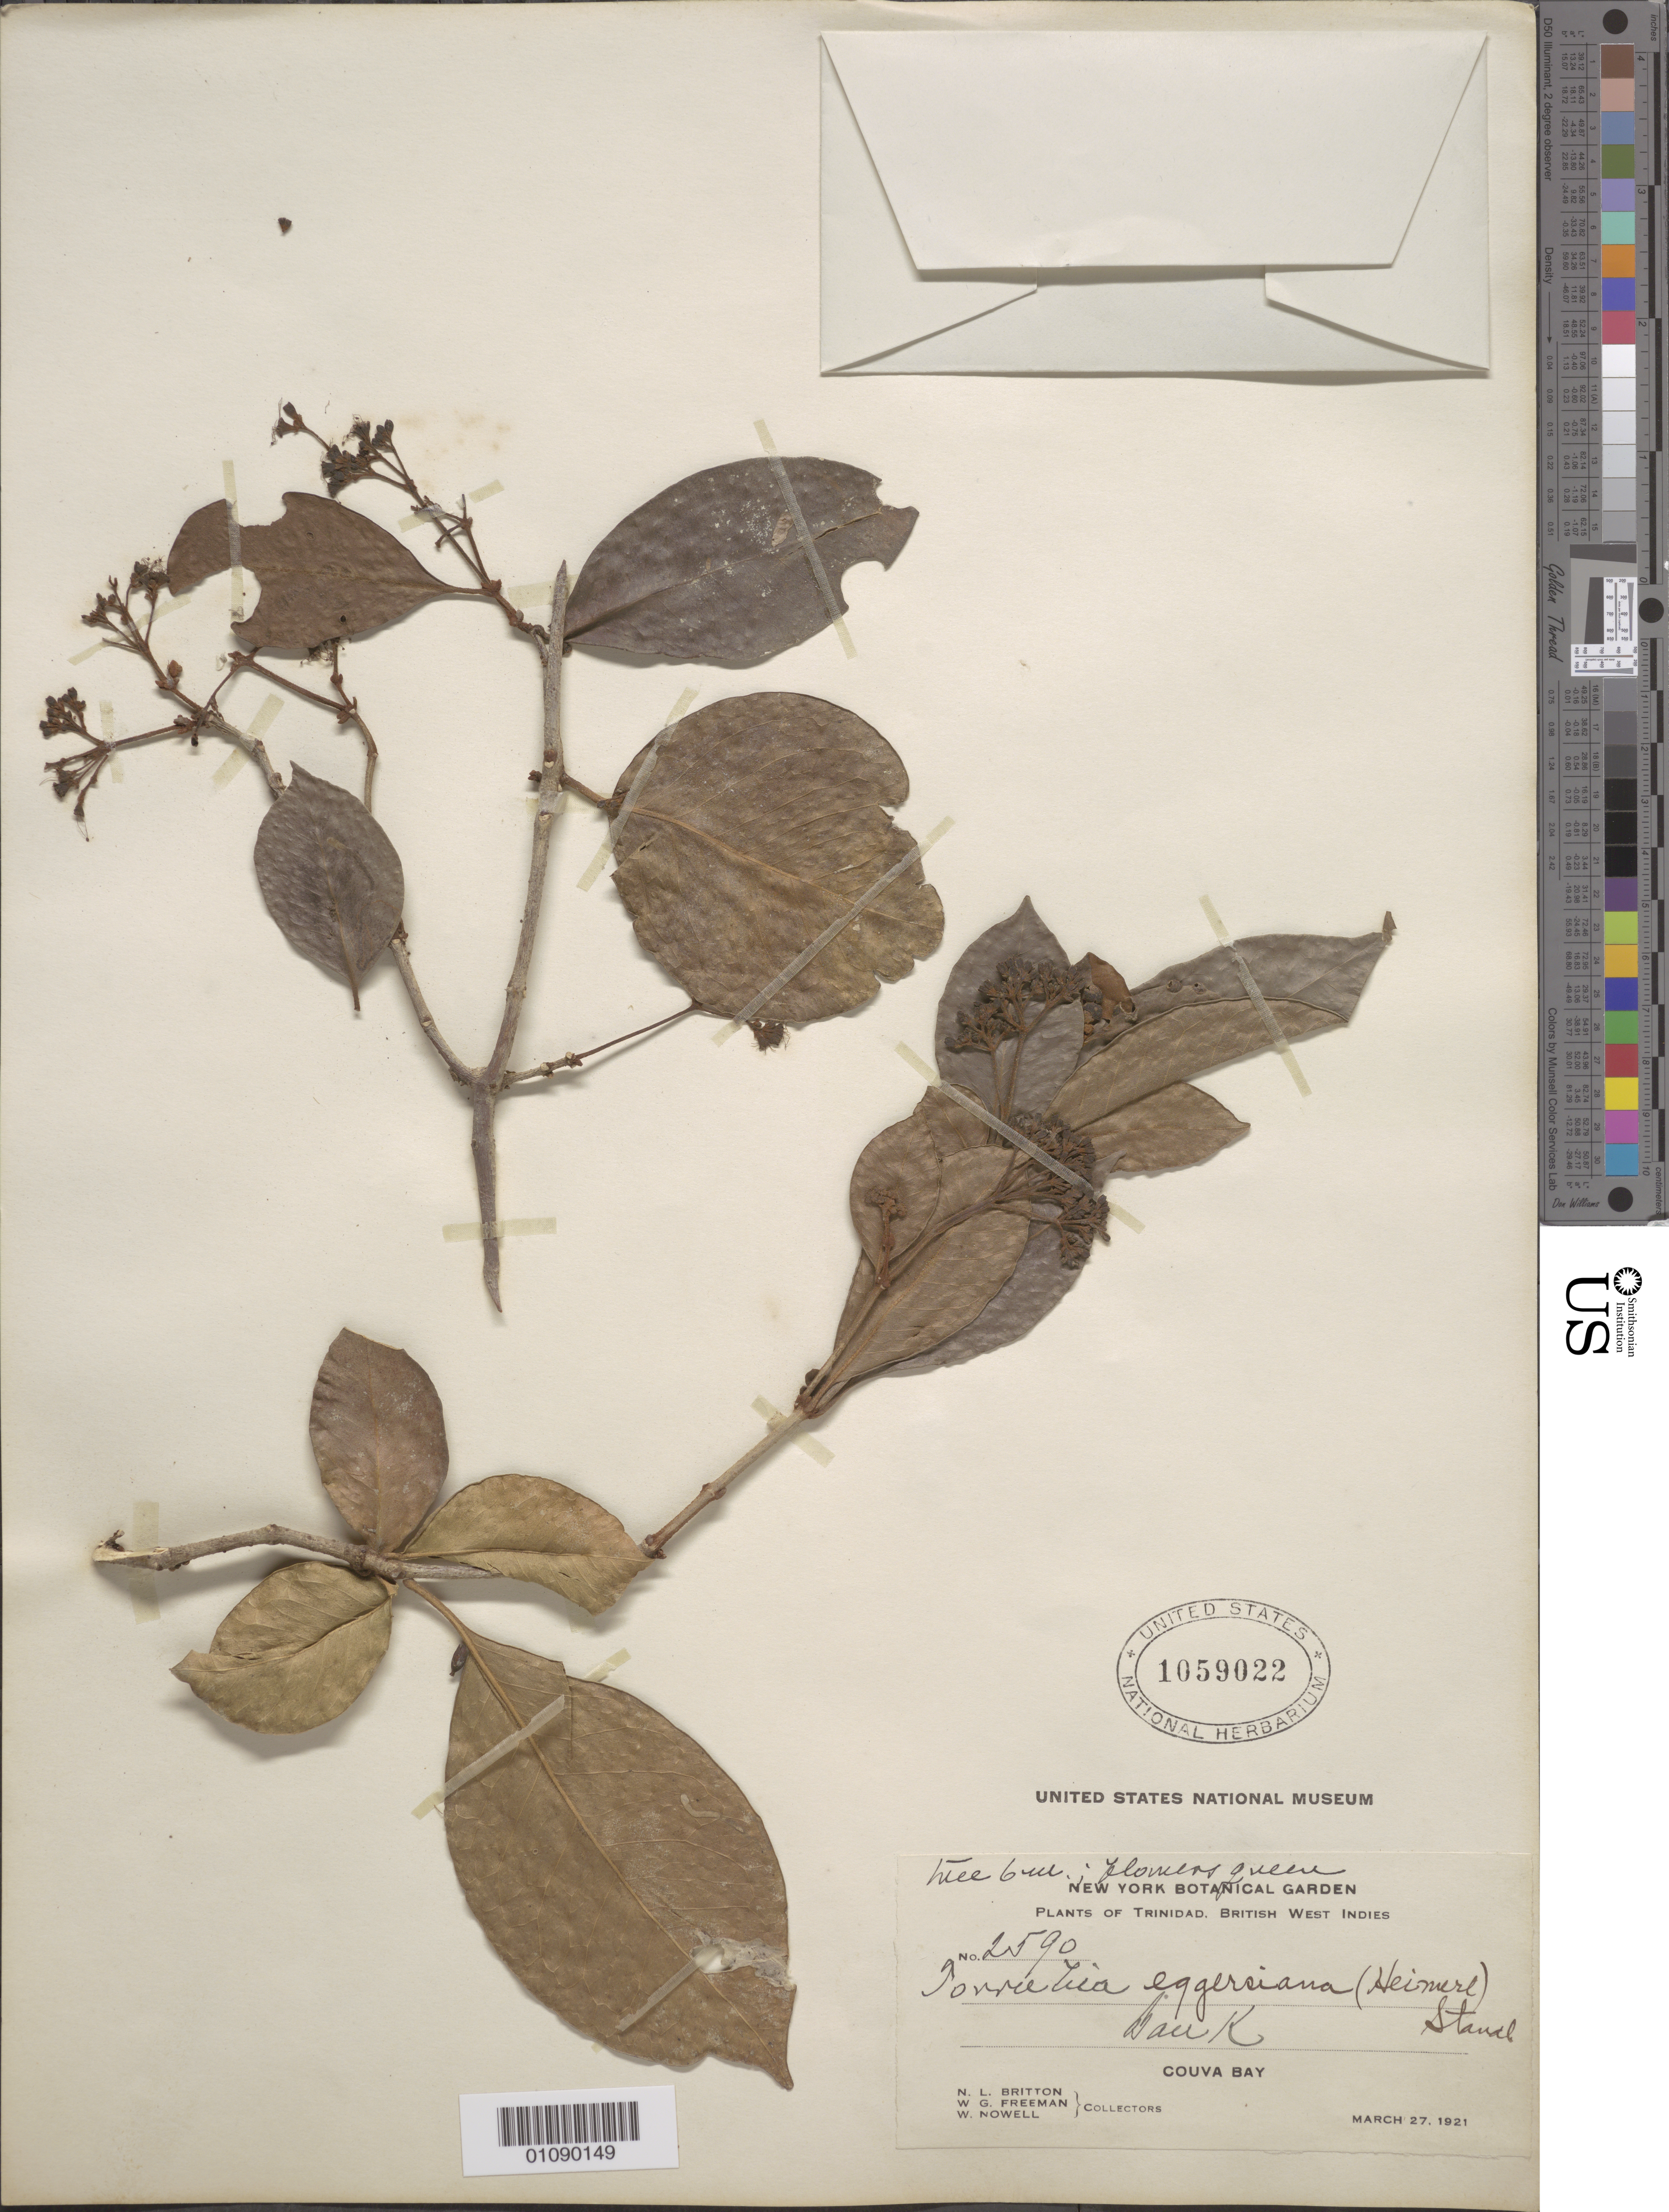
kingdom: Plantae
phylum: Tracheophyta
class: Magnoliopsida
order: Caryophyllales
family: Nyctaginaceae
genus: Guapira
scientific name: Guapira ferruginea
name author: (Klotzsch ex Choisy) Lundell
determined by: Strong, Mark T., (BOT), Smithsonian Institution - National Museum of Natural History (UNITED STATES)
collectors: N. Britton, W. Freeman & W. Nowell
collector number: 2590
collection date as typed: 27 Mar 1921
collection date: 1921-03-27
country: Trinidad and Tobago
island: Trinidad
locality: Couba Bay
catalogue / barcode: US 1059022